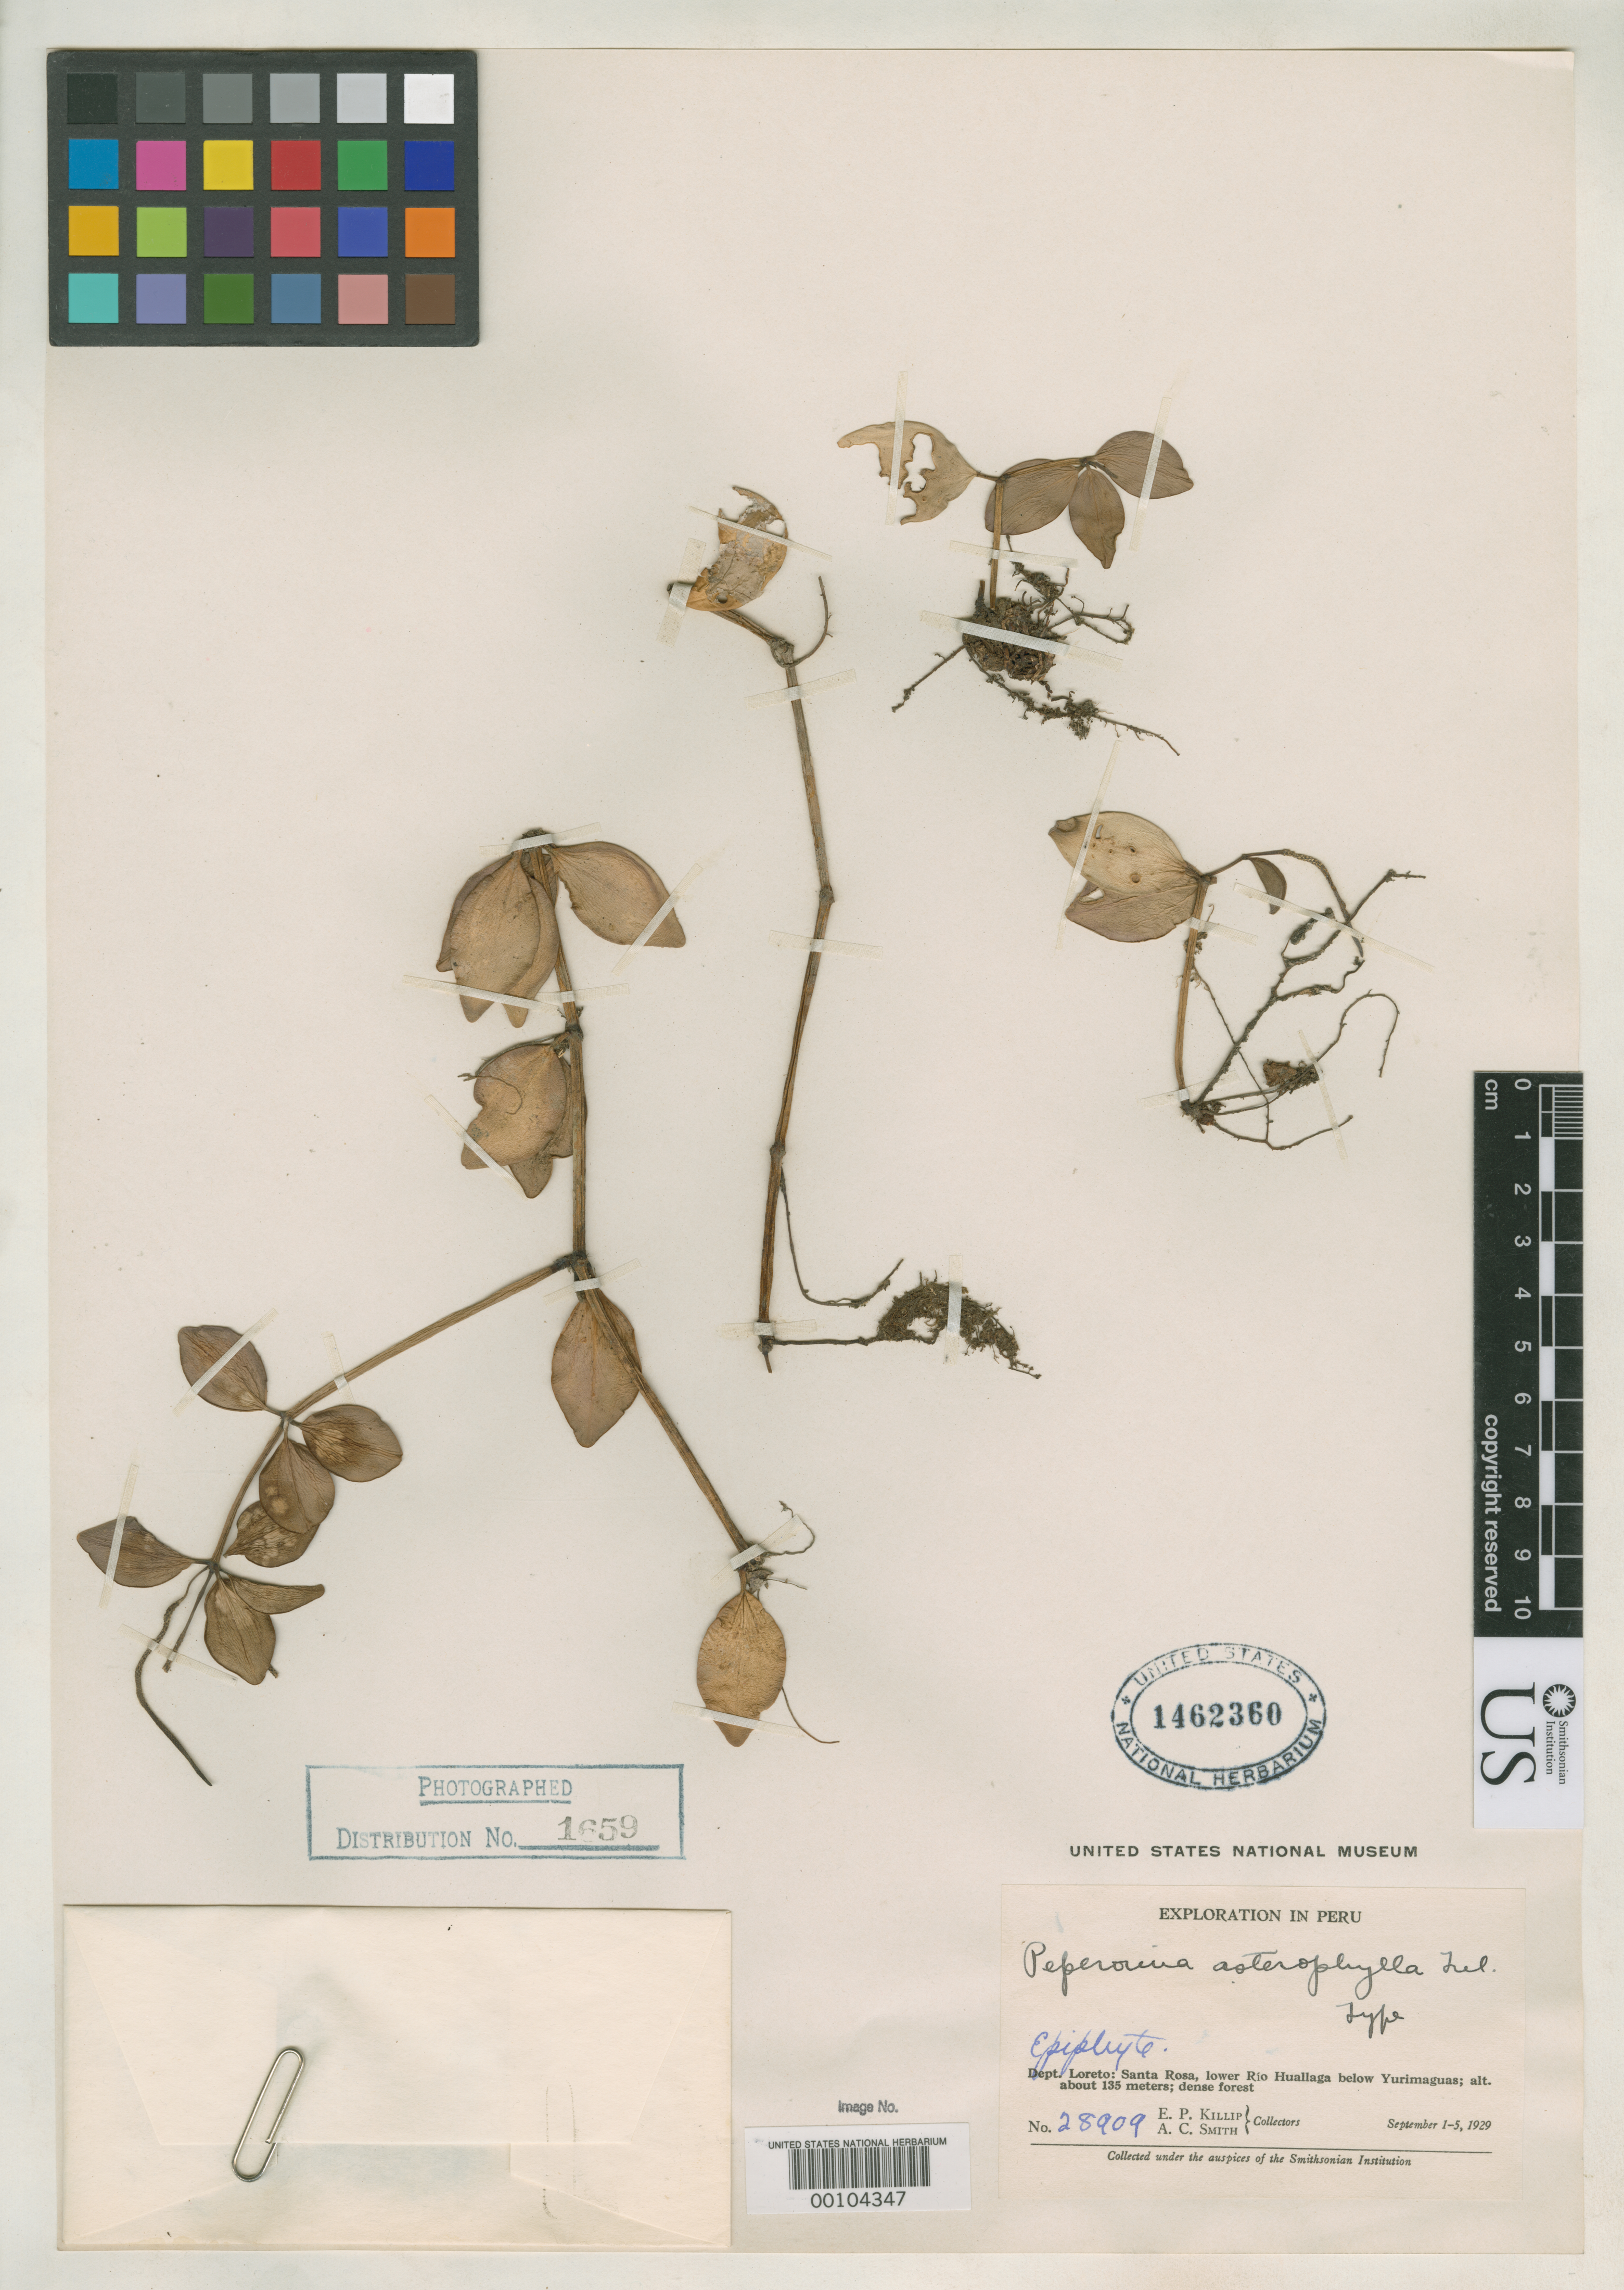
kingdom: Plantae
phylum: Tracheophyta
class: Magnoliopsida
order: Piperales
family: Piperaceae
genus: Peperomia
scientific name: Peperomia asterophylla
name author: Trel. in J.F. Macbr.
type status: Holotype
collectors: E. P. Killip & A. C. Smith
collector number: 28909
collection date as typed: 01 Sep 1929 to 05 Sep 1929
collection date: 1929-09-01/1929-09-05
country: Peru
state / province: Loreto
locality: Santa Rosa, Rio Huallaga below Yurimaguas.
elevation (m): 135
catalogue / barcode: US 1462360